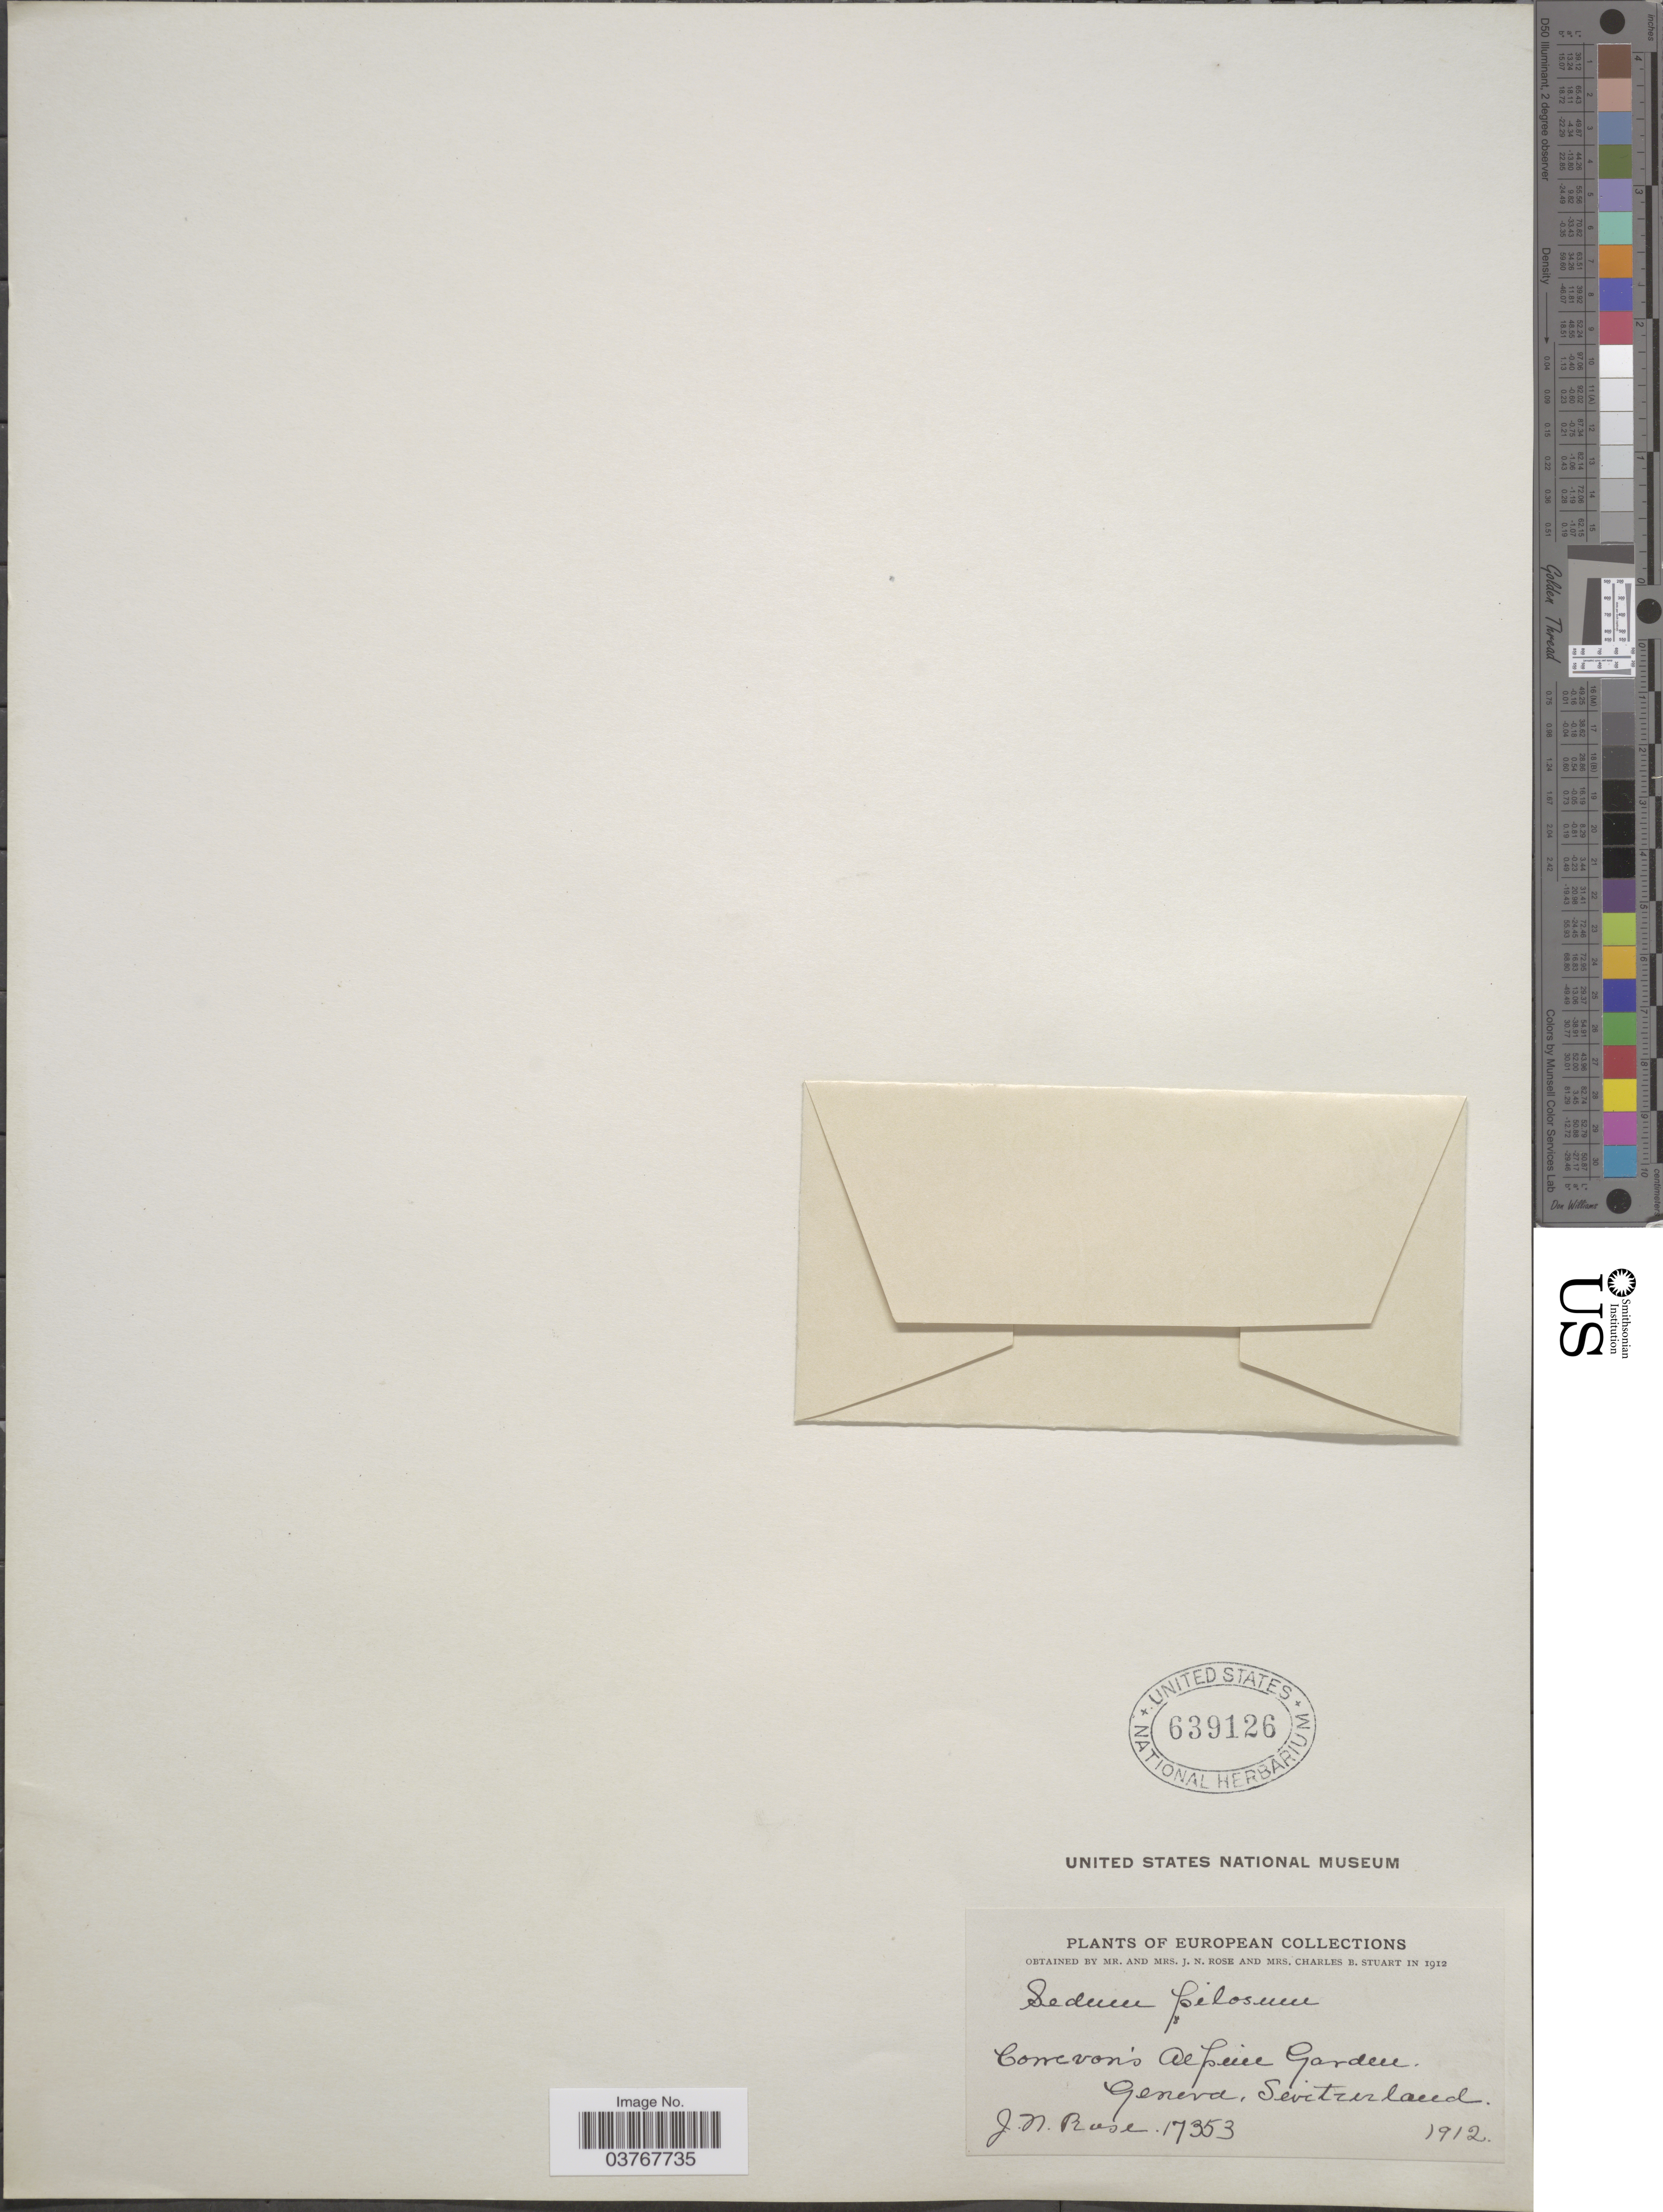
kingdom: Plantae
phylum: Tracheophyta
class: Magnoliopsida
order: Saxifragales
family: Crassulaceae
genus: Prometheum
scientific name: Prometheum pilosum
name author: (M. Bieb.) H. Ohba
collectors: J. N. Rose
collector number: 17353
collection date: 1912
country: Switzerland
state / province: Genève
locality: Correvon Alpine Garden.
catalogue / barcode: US 639126